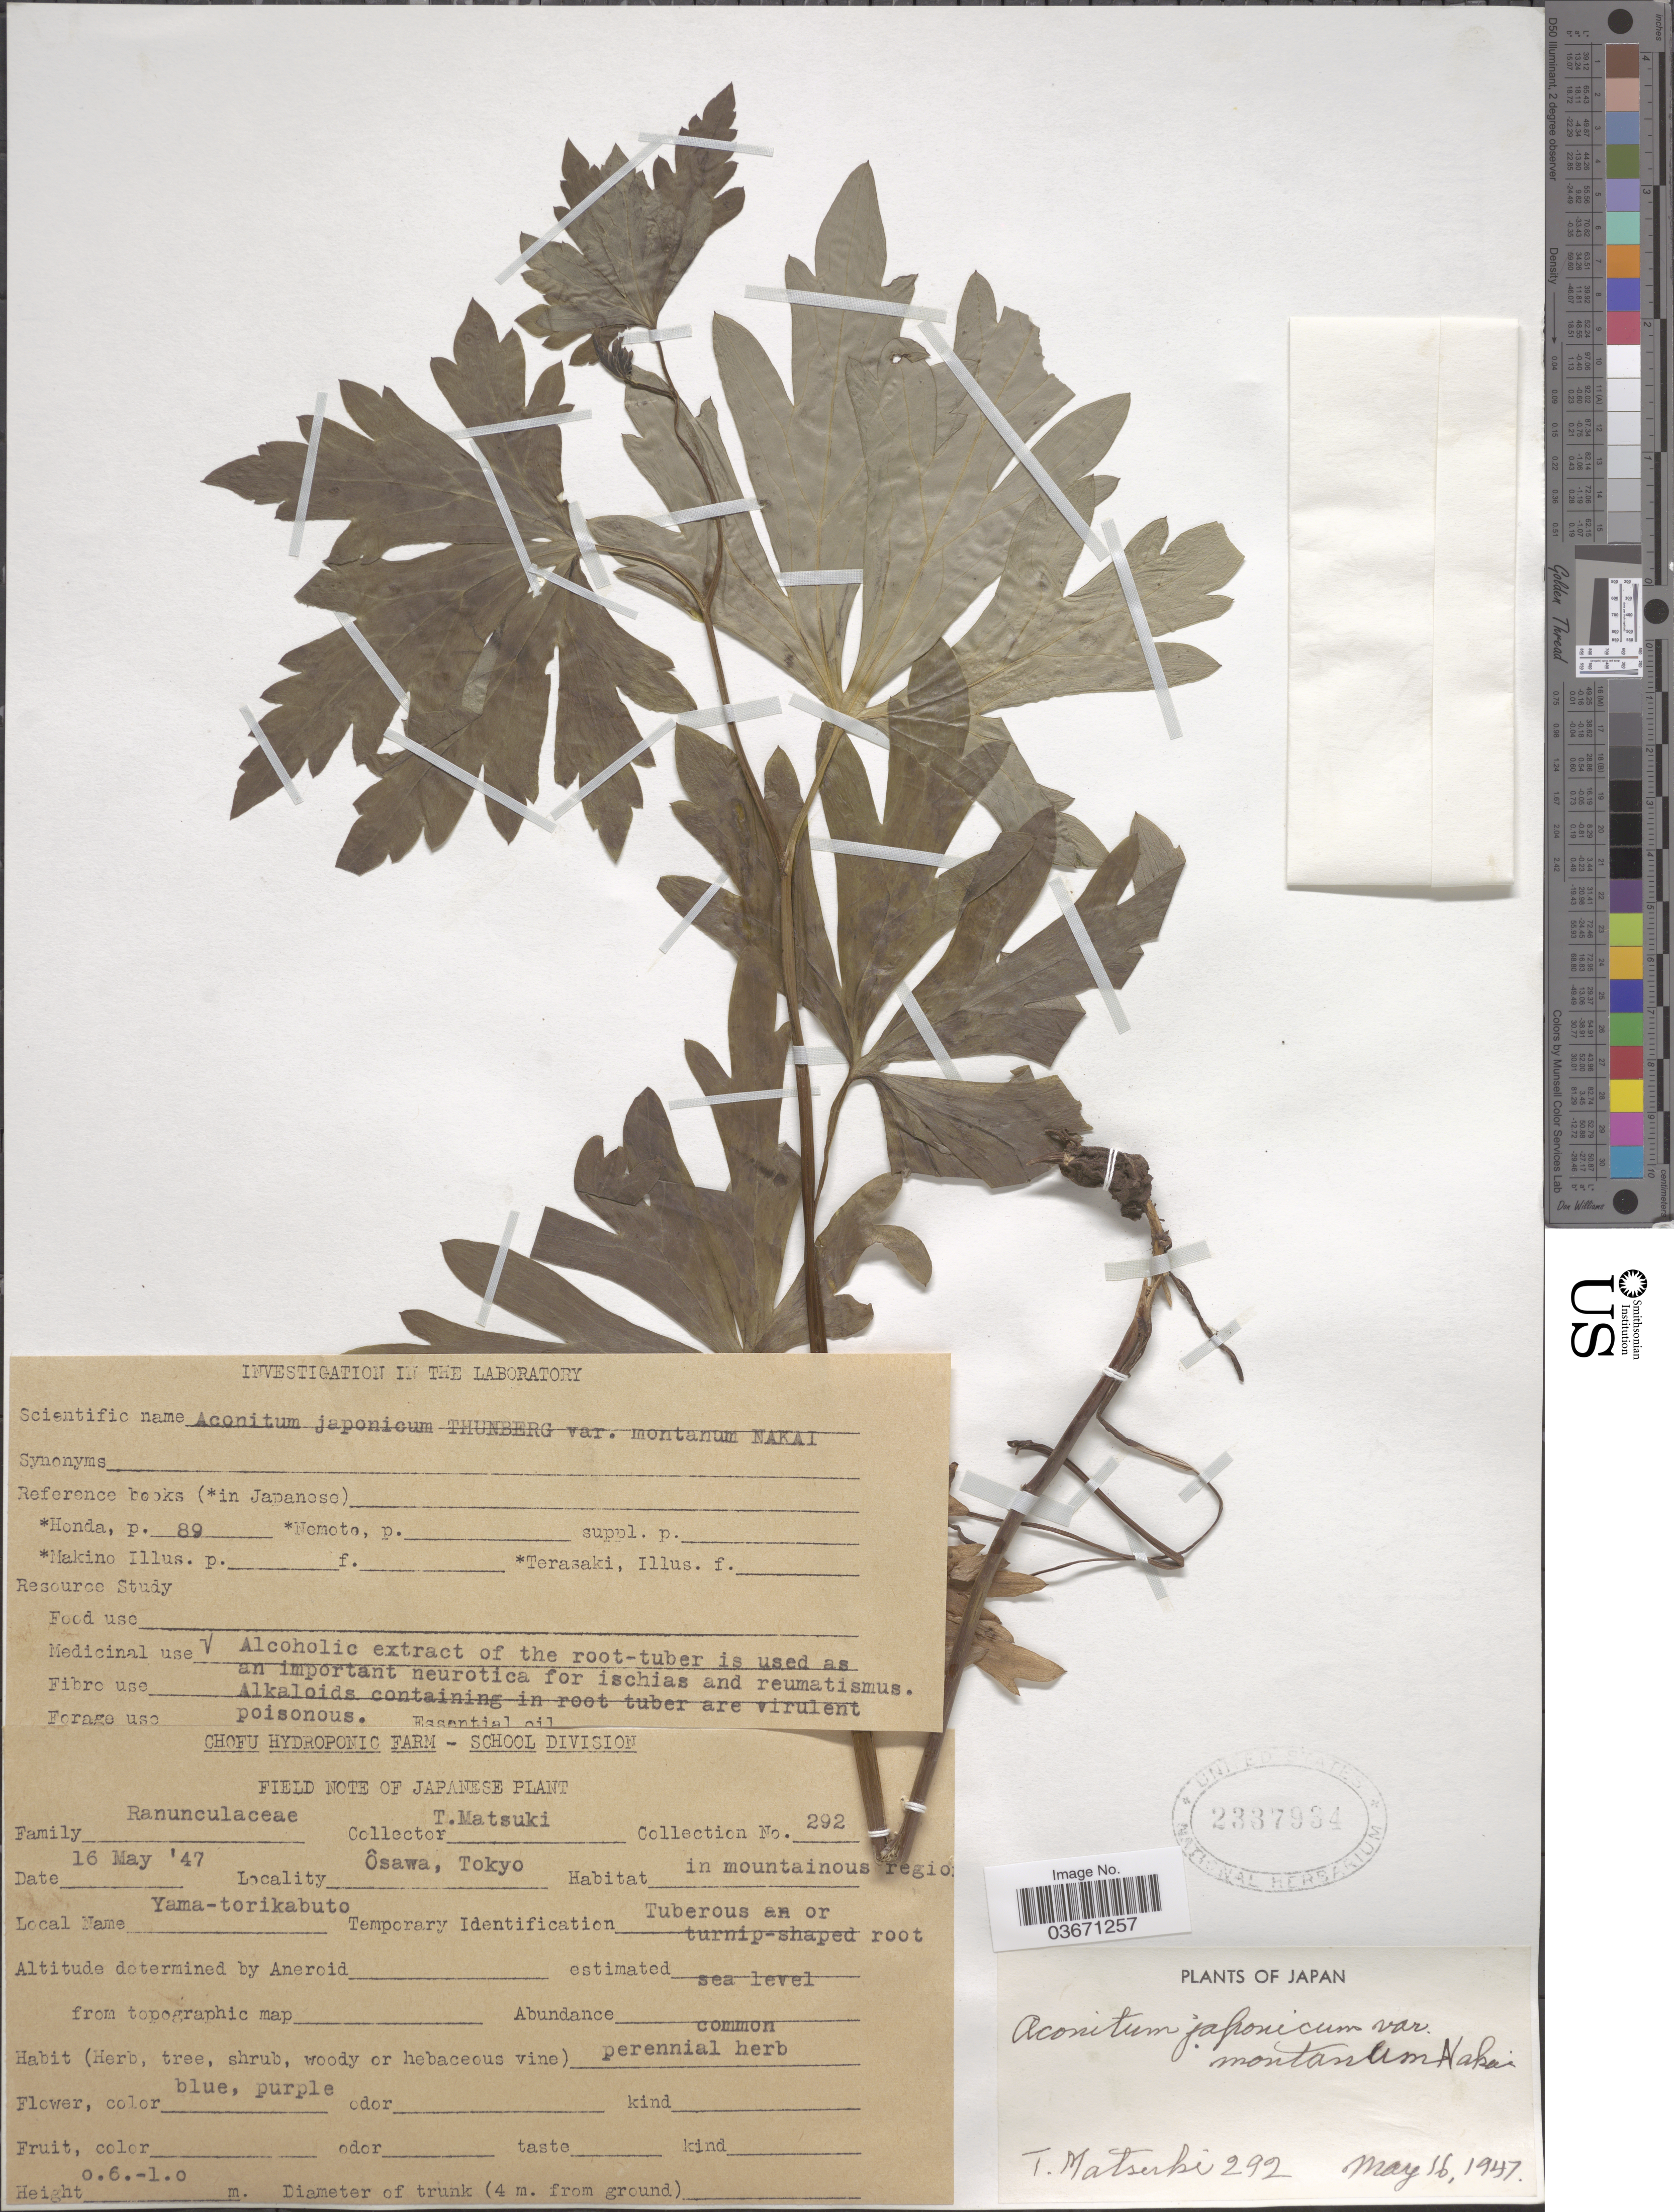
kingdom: Plantae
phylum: Tracheophyta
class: Magnoliopsida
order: Ranunculales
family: Ranunculaceae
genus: Aconitum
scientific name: Aconitum japonicum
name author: Thunb.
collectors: T. Matsuki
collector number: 292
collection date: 1947-05-16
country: Japan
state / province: Tokyo, Federal City of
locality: Ôsawa, Tokyo. In mountainous region.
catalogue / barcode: US 2337934